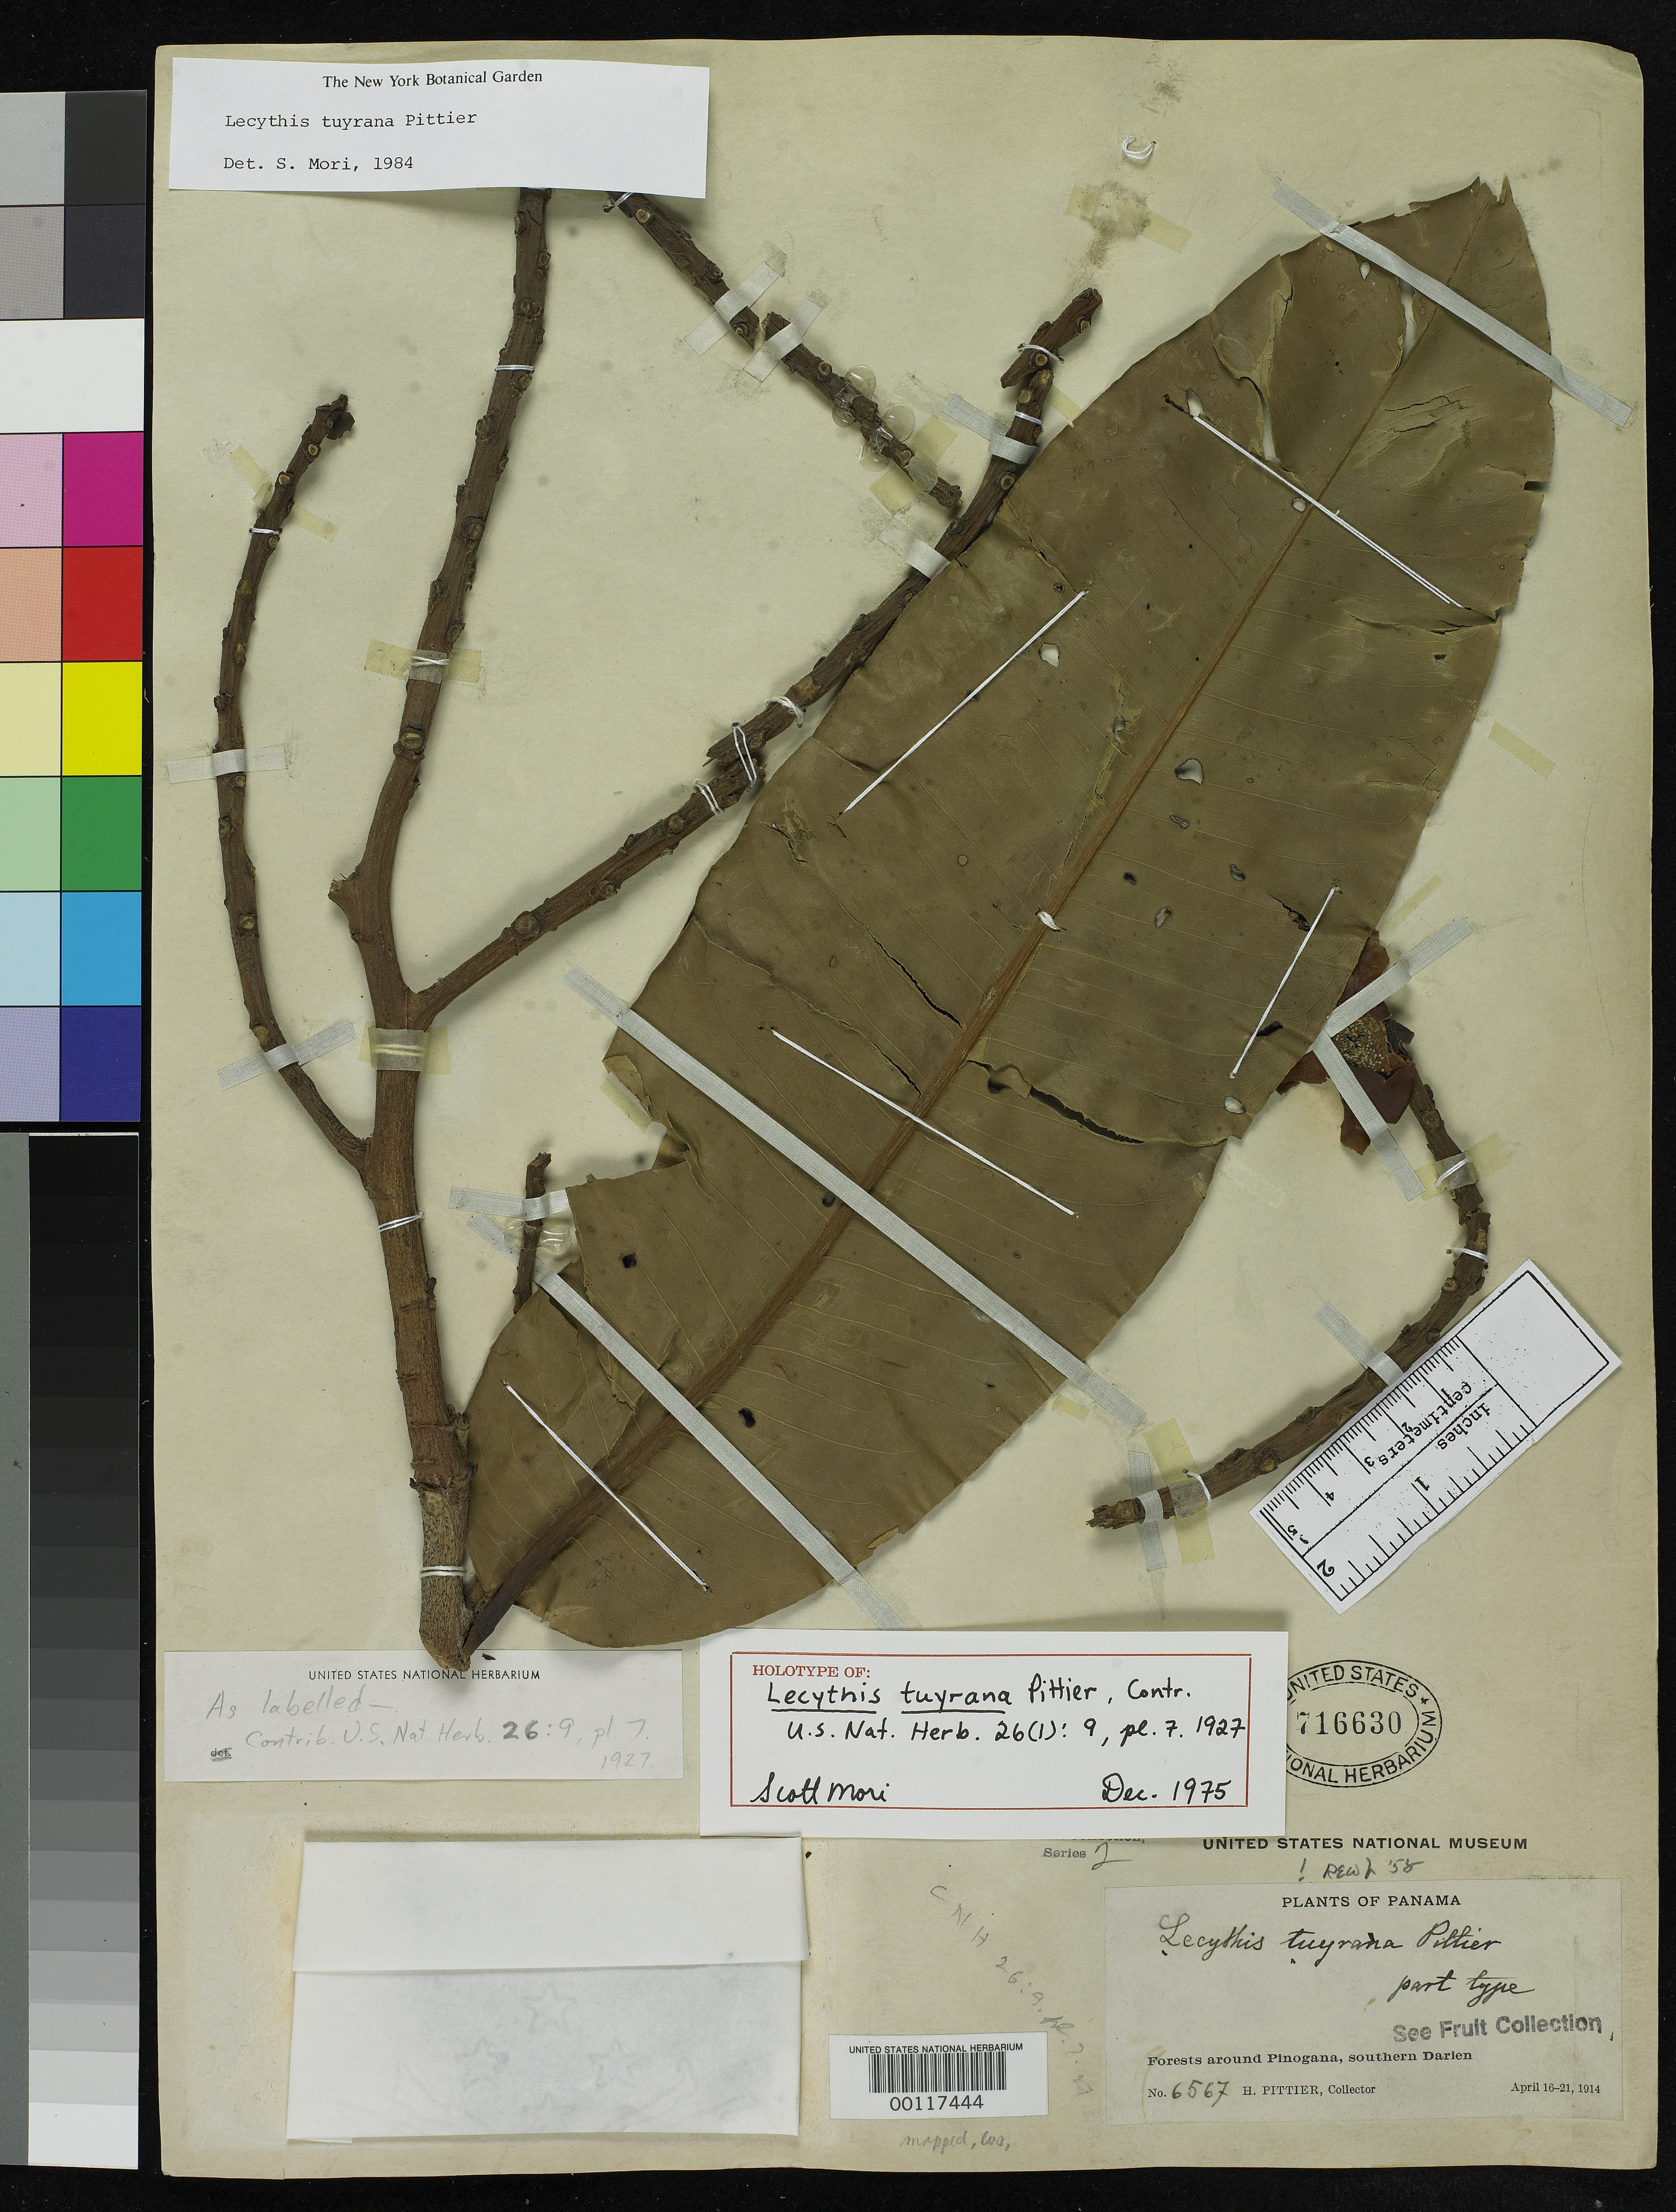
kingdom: Plantae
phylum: Tracheophyta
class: Magnoliopsida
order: Ericales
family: Lecythidaceae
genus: Lecythis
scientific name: Lecythis tuyrana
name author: Pittier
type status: Holotype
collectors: H. F. Pittier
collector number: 6567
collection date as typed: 21 Apr 1914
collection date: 1914-04-21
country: Panama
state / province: Darién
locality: Quebrada Honda, near Pinogana.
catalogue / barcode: US 716630